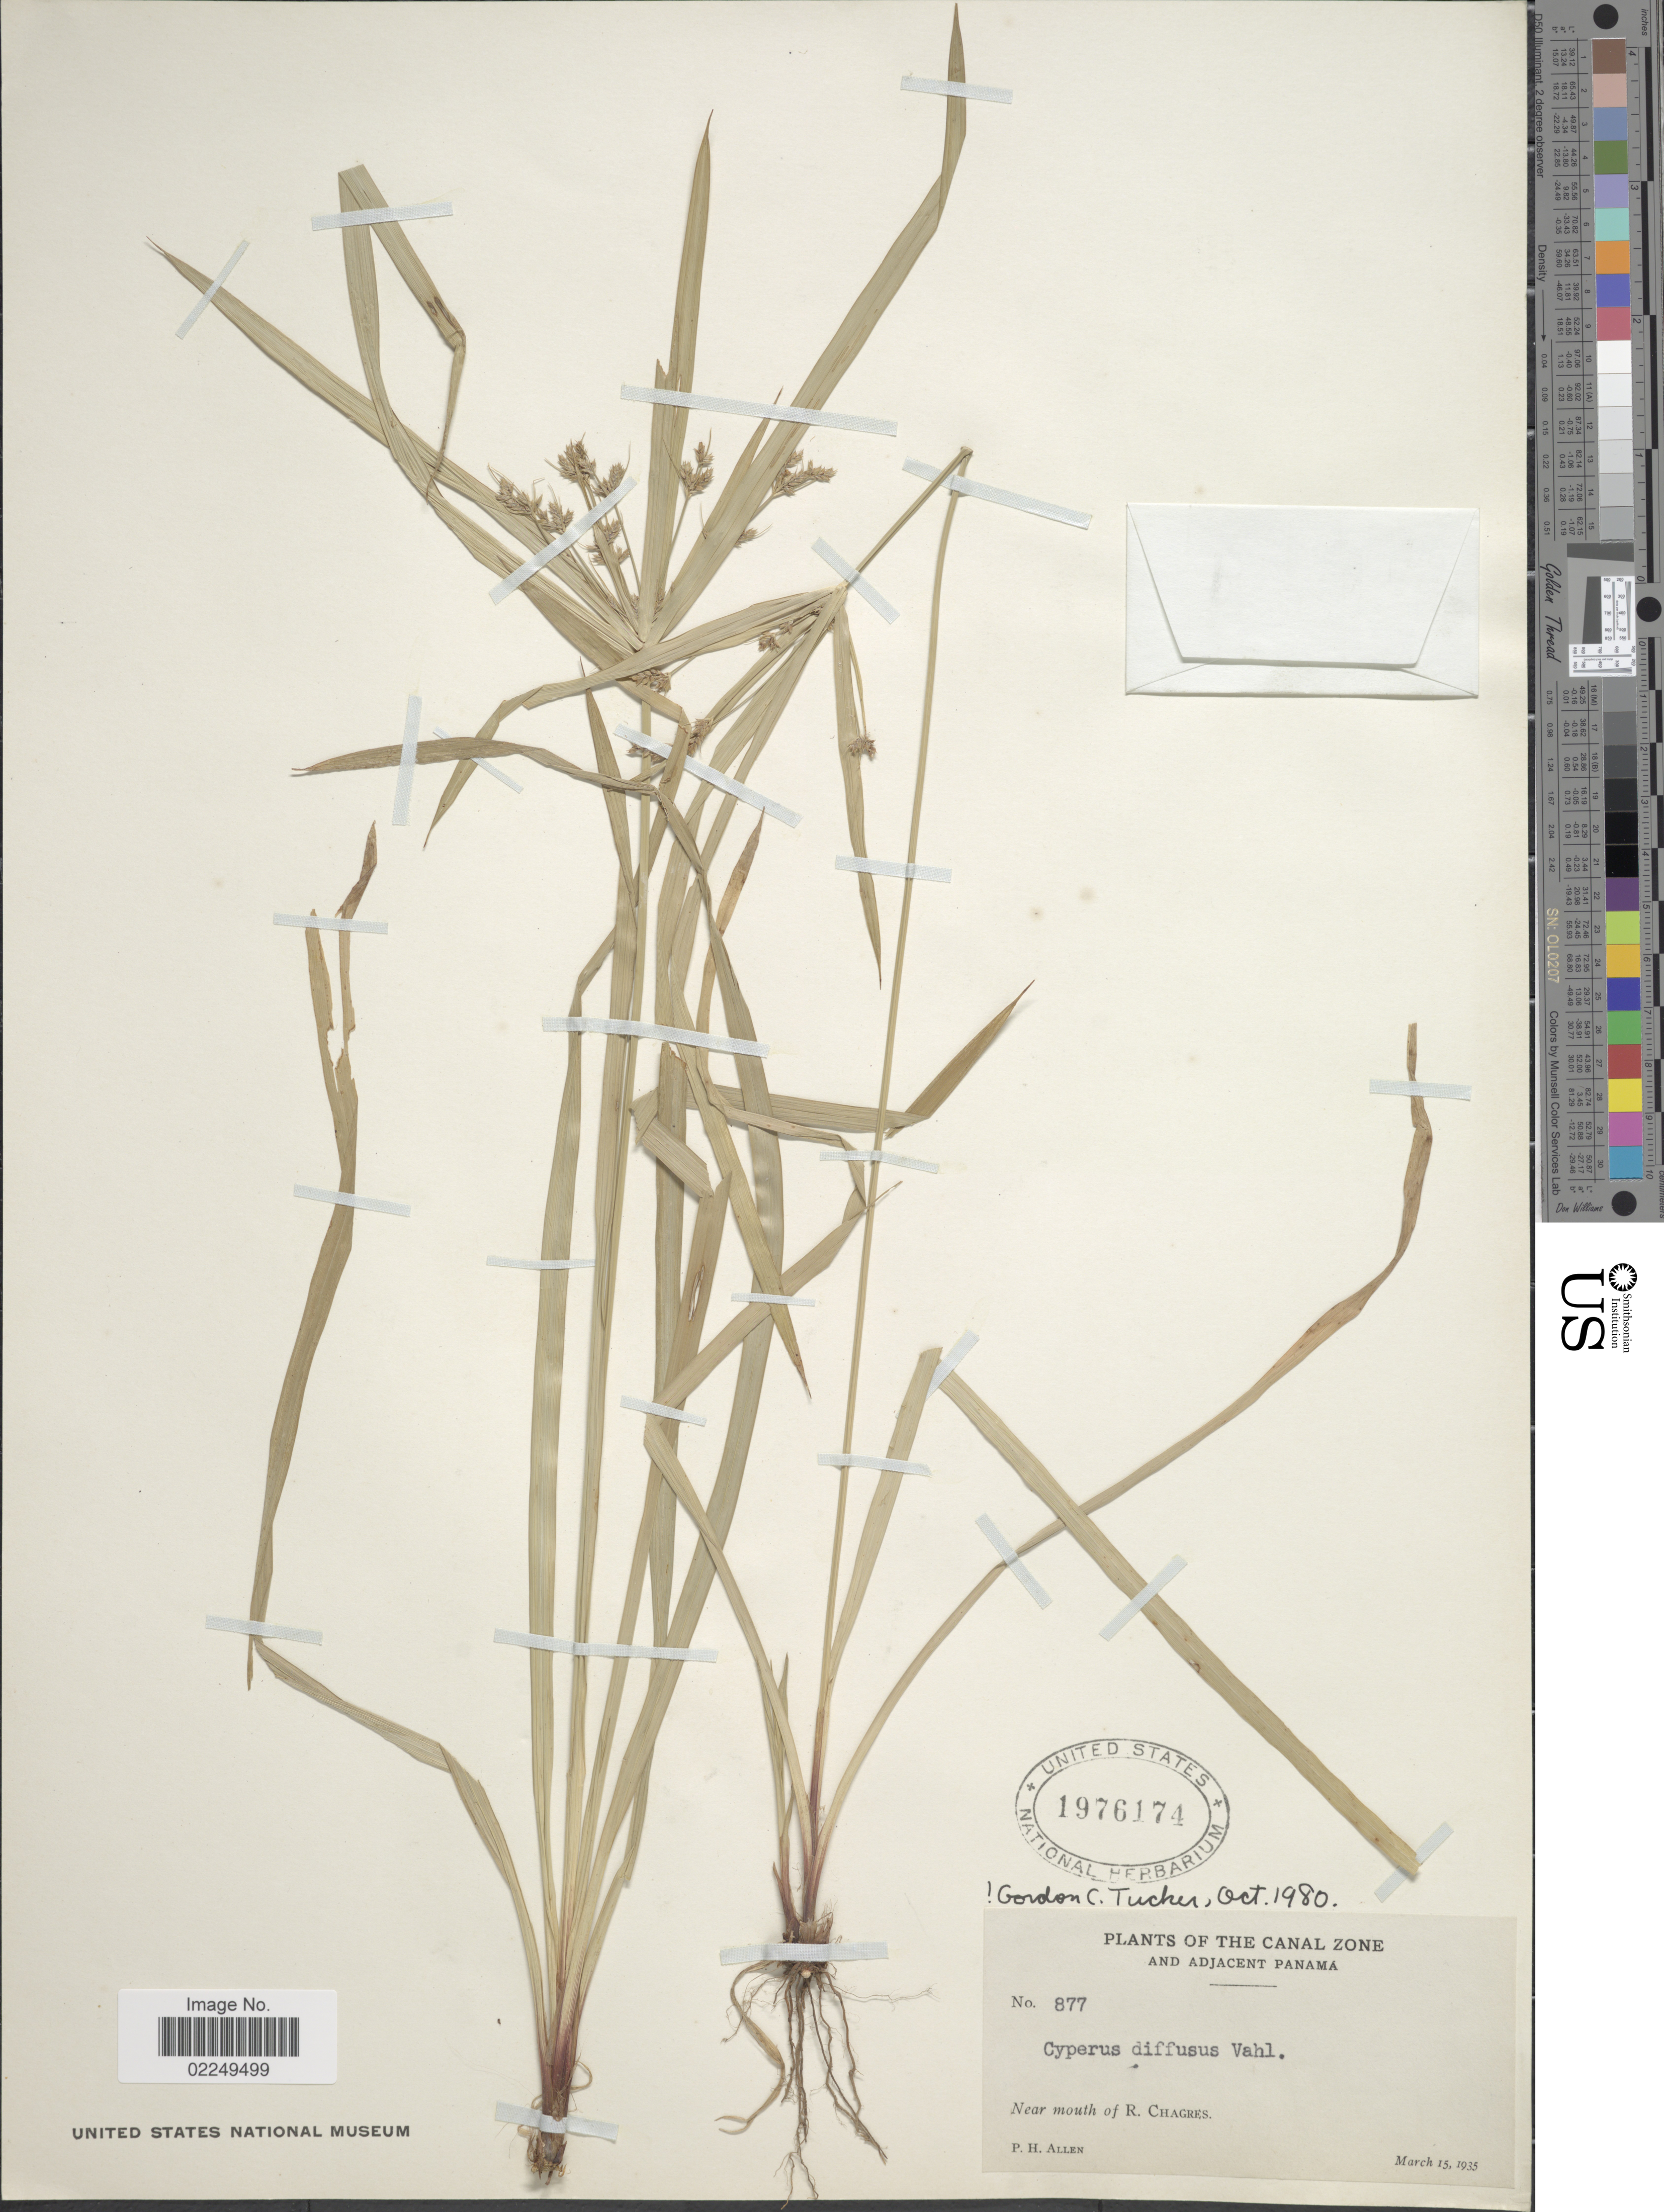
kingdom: Plantae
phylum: Tracheophyta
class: Liliopsida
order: Poales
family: Cyperaceae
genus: Cyperus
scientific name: Cyperus laxus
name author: Lam.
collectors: P. H. Allen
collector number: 877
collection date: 1935-03-15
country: Panama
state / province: Colón / Panamá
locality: The Canal Zone and Adjacent Panama, Near mouth of R. Chagres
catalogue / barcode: US 1976174